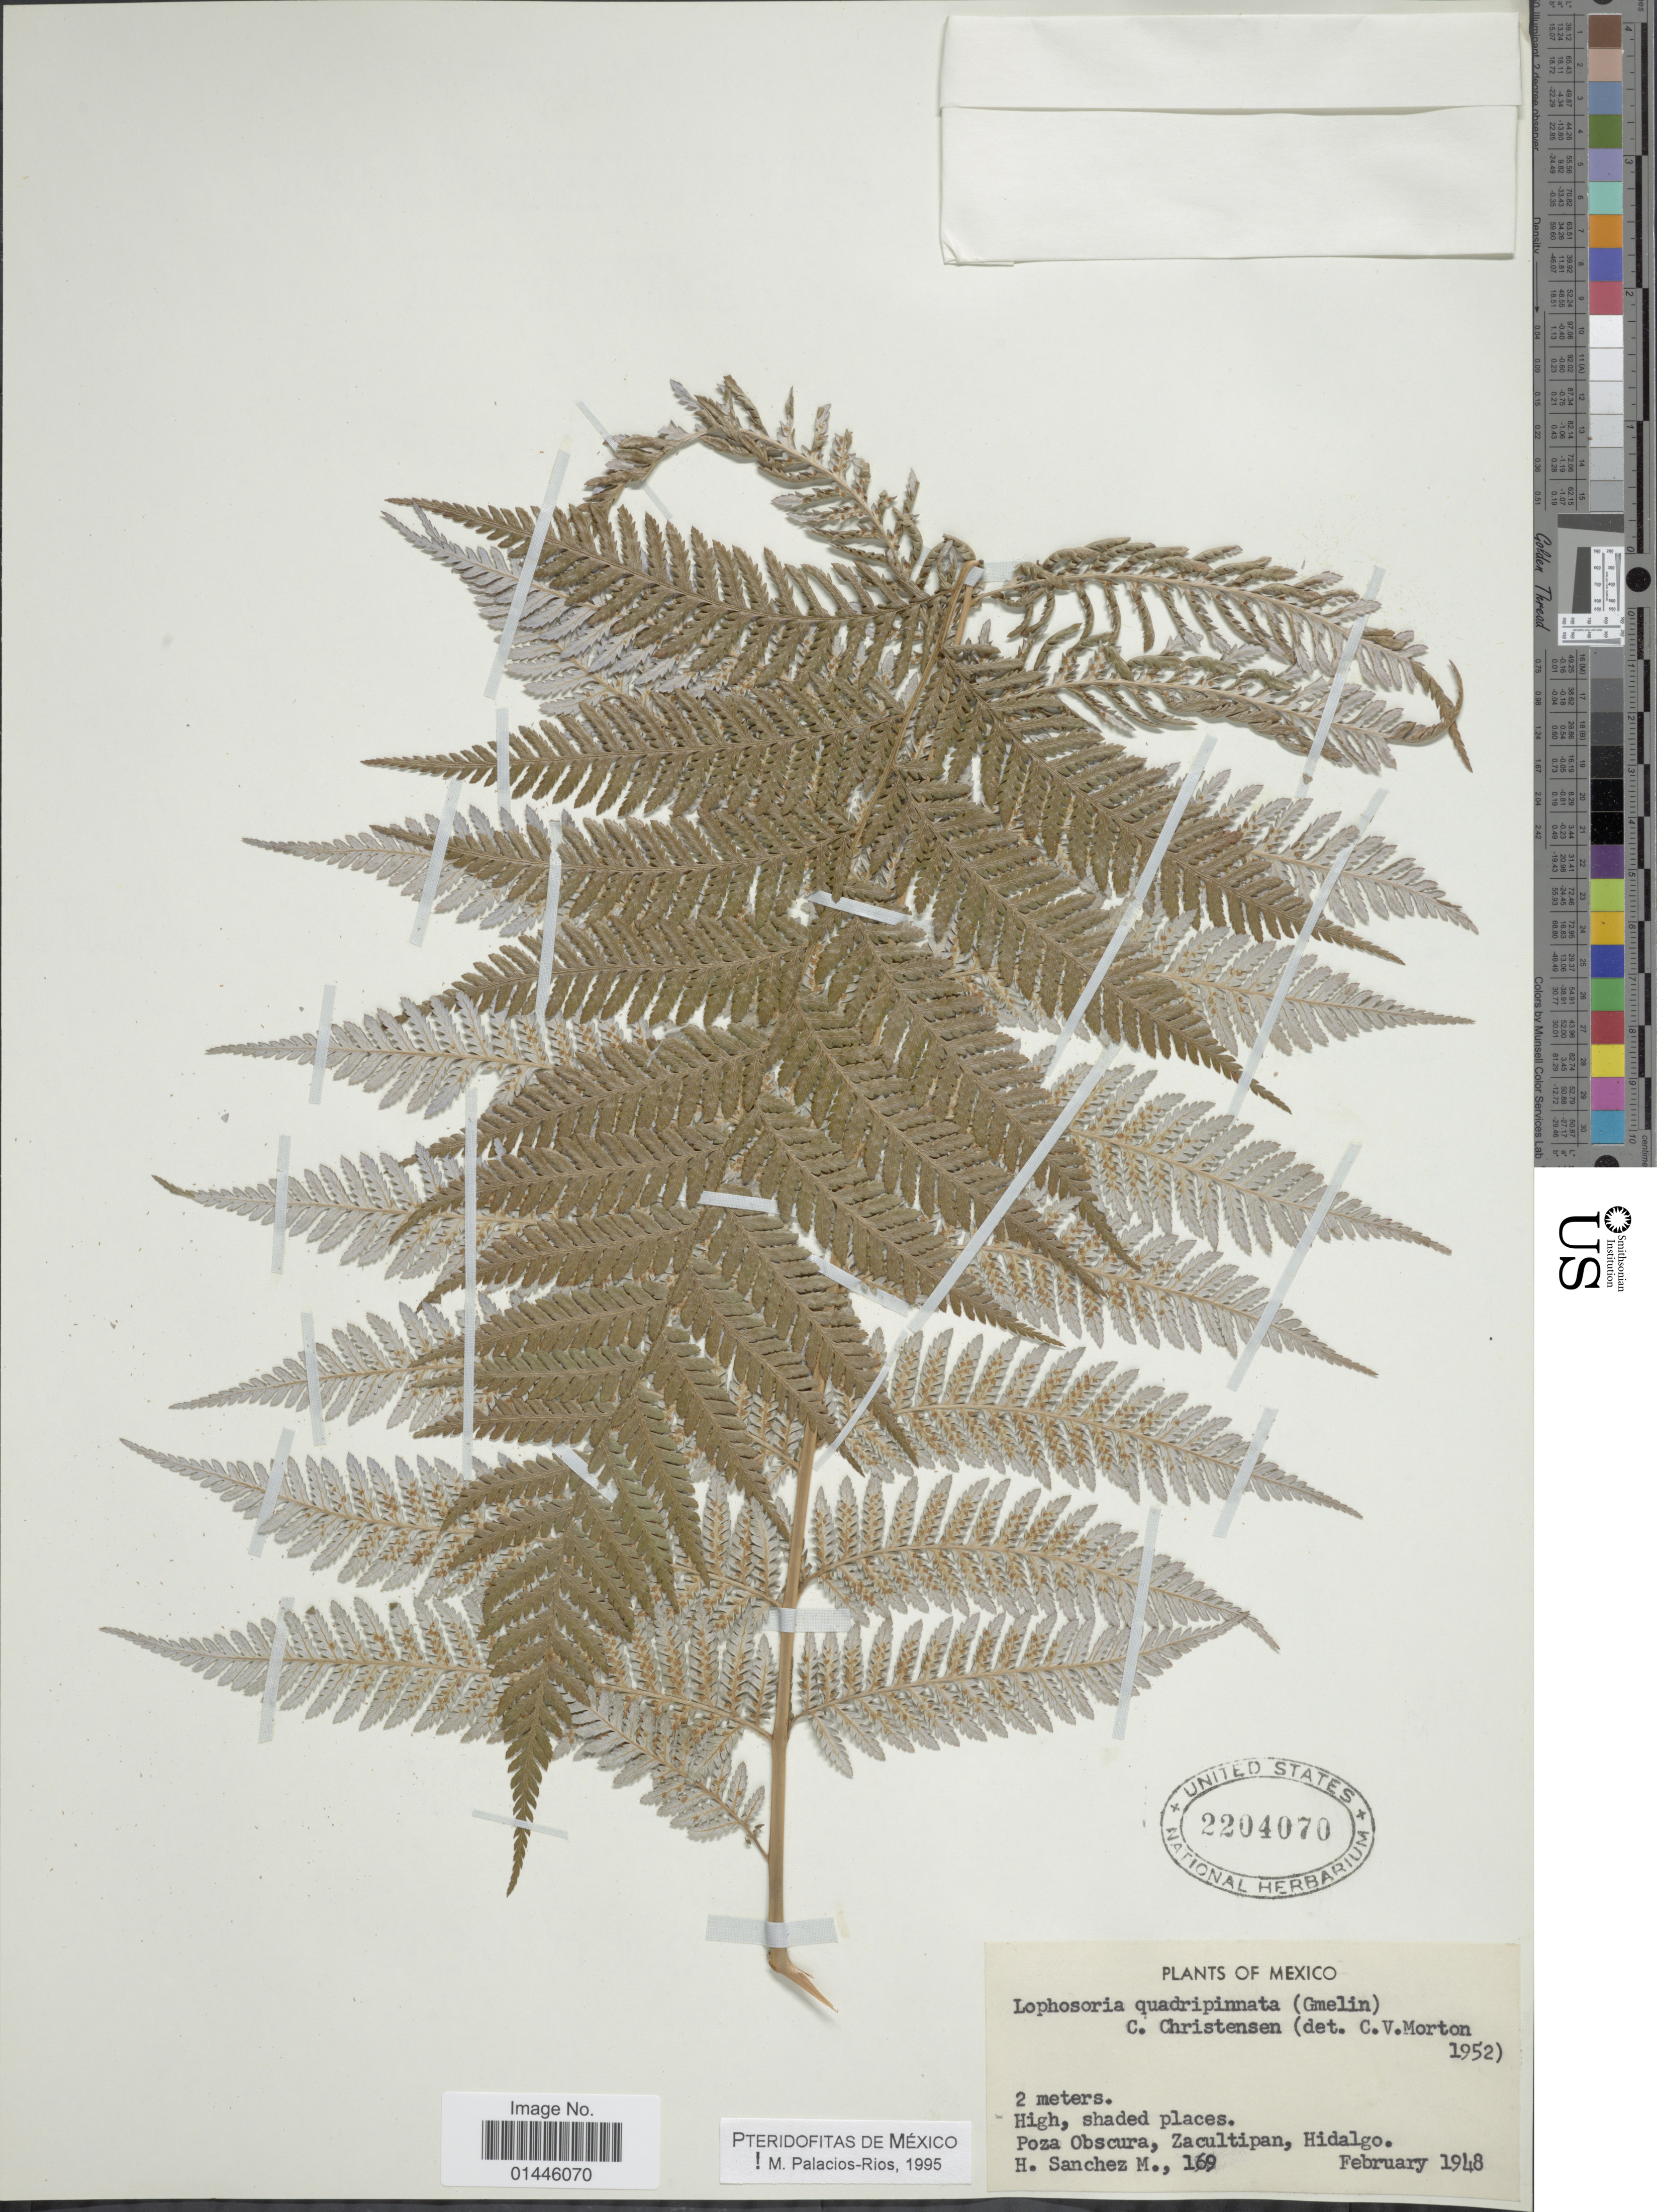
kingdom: Plantae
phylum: Tracheophyta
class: Polypodiopsida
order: Cyatheales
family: Dicksoniaceae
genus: Lophosoria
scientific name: Lophosoria quadripinnata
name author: (J.F. Gmel.) C. Chr.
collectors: H. Sánchez-Mejorada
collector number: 169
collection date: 1948-02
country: Mexico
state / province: Hidalgo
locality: Poza Obscura, Zacultipan.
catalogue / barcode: US 2204070